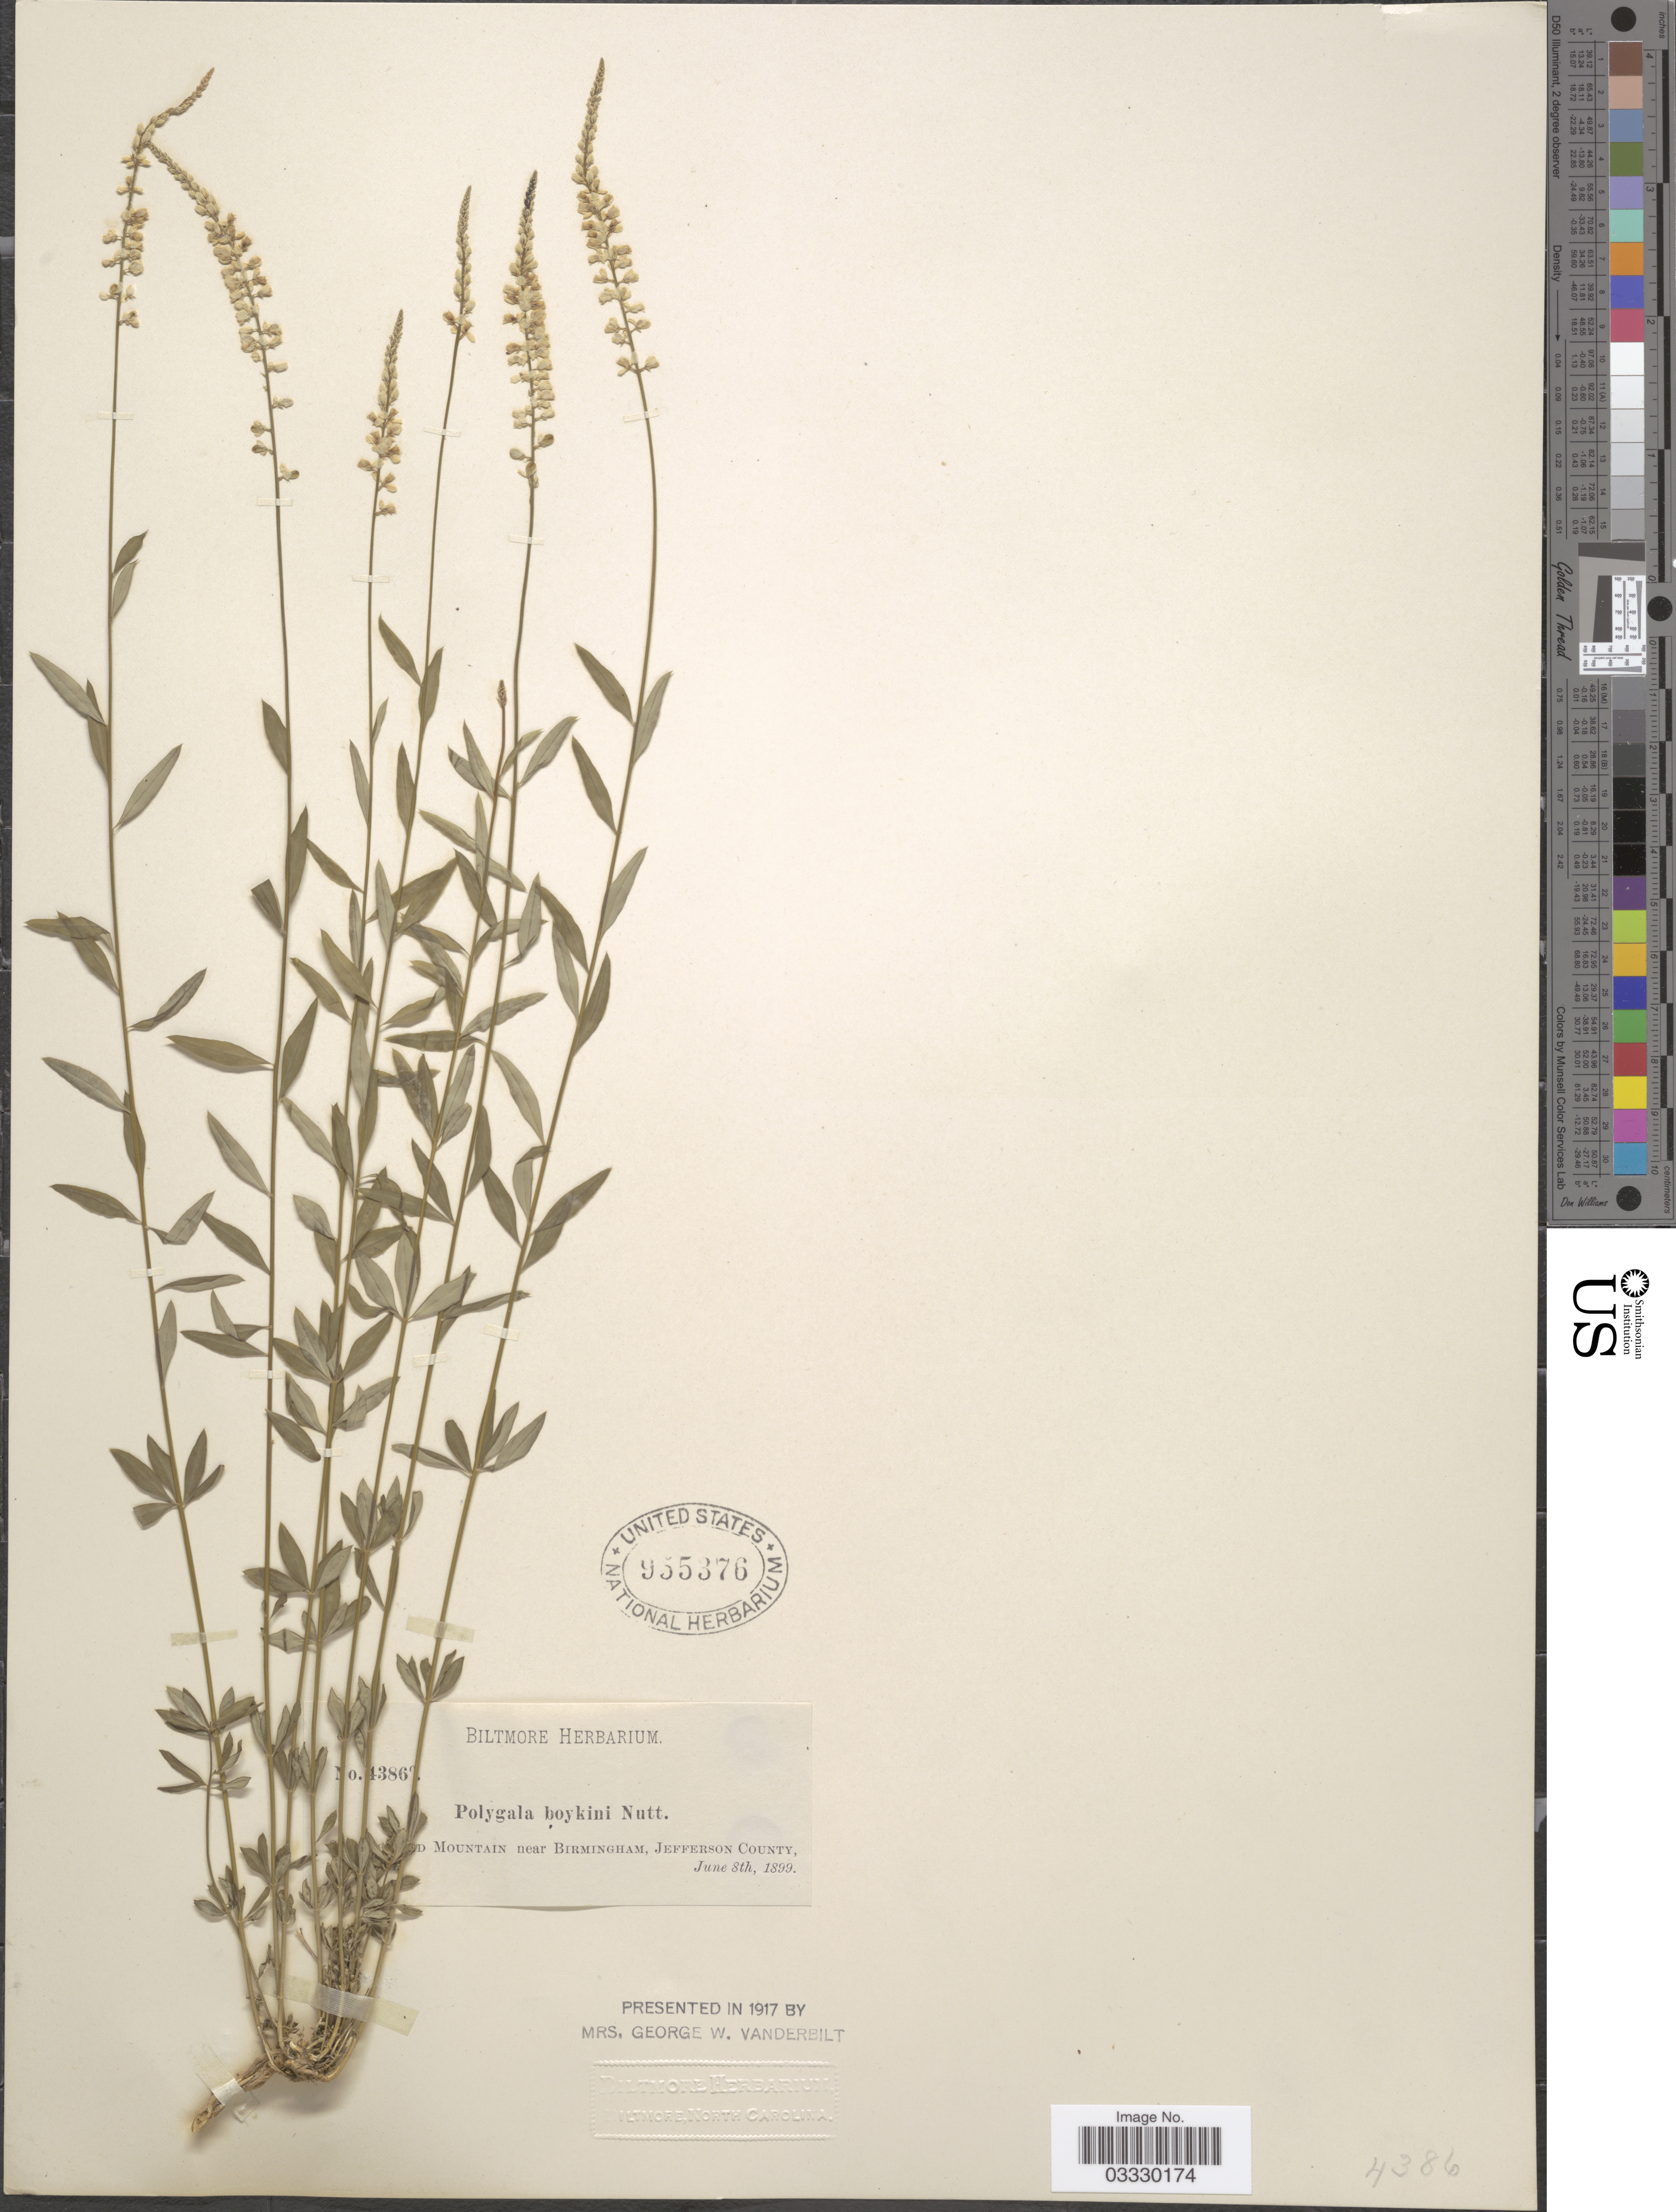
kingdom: Plantae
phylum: Tracheophyta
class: Magnoliopsida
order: Fabales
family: Polygalaceae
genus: Polygala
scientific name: Polygala boykinii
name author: Nutt.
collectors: ex herb. Biltmore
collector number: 4386!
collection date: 1899-06-08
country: United States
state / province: Alabama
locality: [illegible text] Mountain near Birmingham, Jefferson County.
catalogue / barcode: US 955376